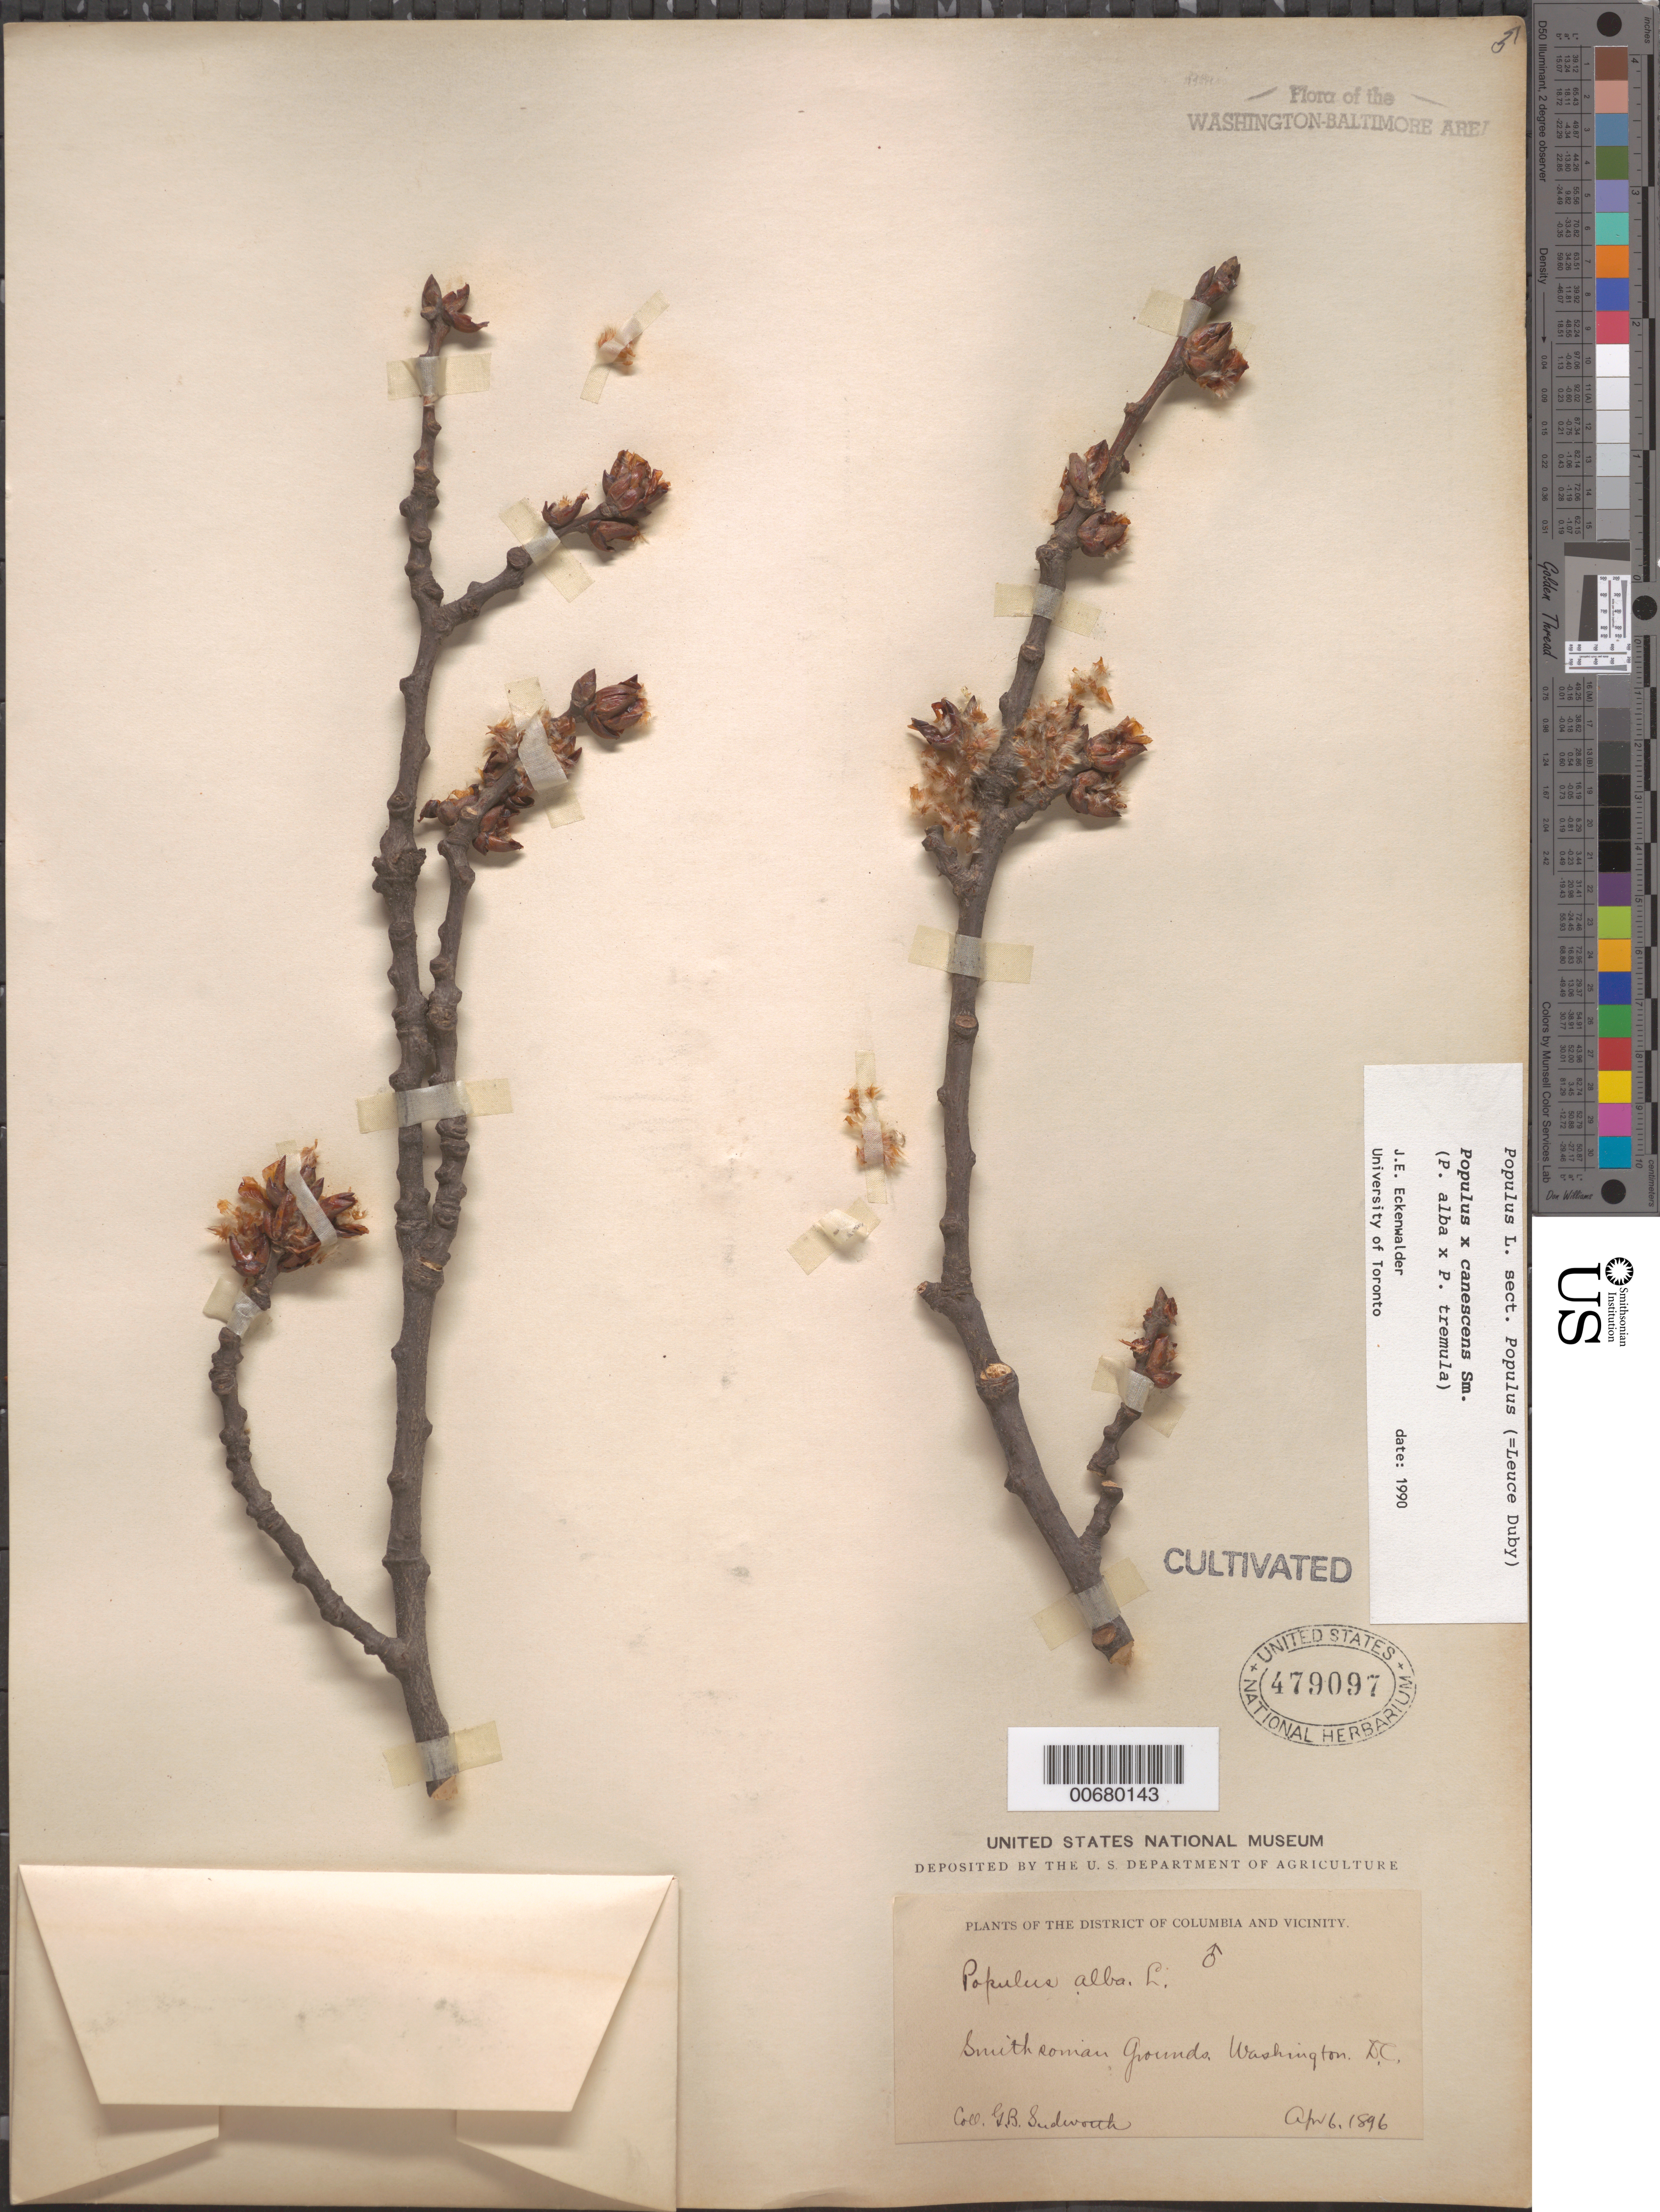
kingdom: Plantae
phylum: Tracheophyta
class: Magnoliopsida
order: Malpighiales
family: Salicaceae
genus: Populus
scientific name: Populus x canescens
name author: (Aiton) Sm.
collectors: G. B. Sudworth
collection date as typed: Apr. 6, 1896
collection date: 1896-04-06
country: United States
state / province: District of Columbia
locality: Smithsonian grounds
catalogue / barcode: US 479097